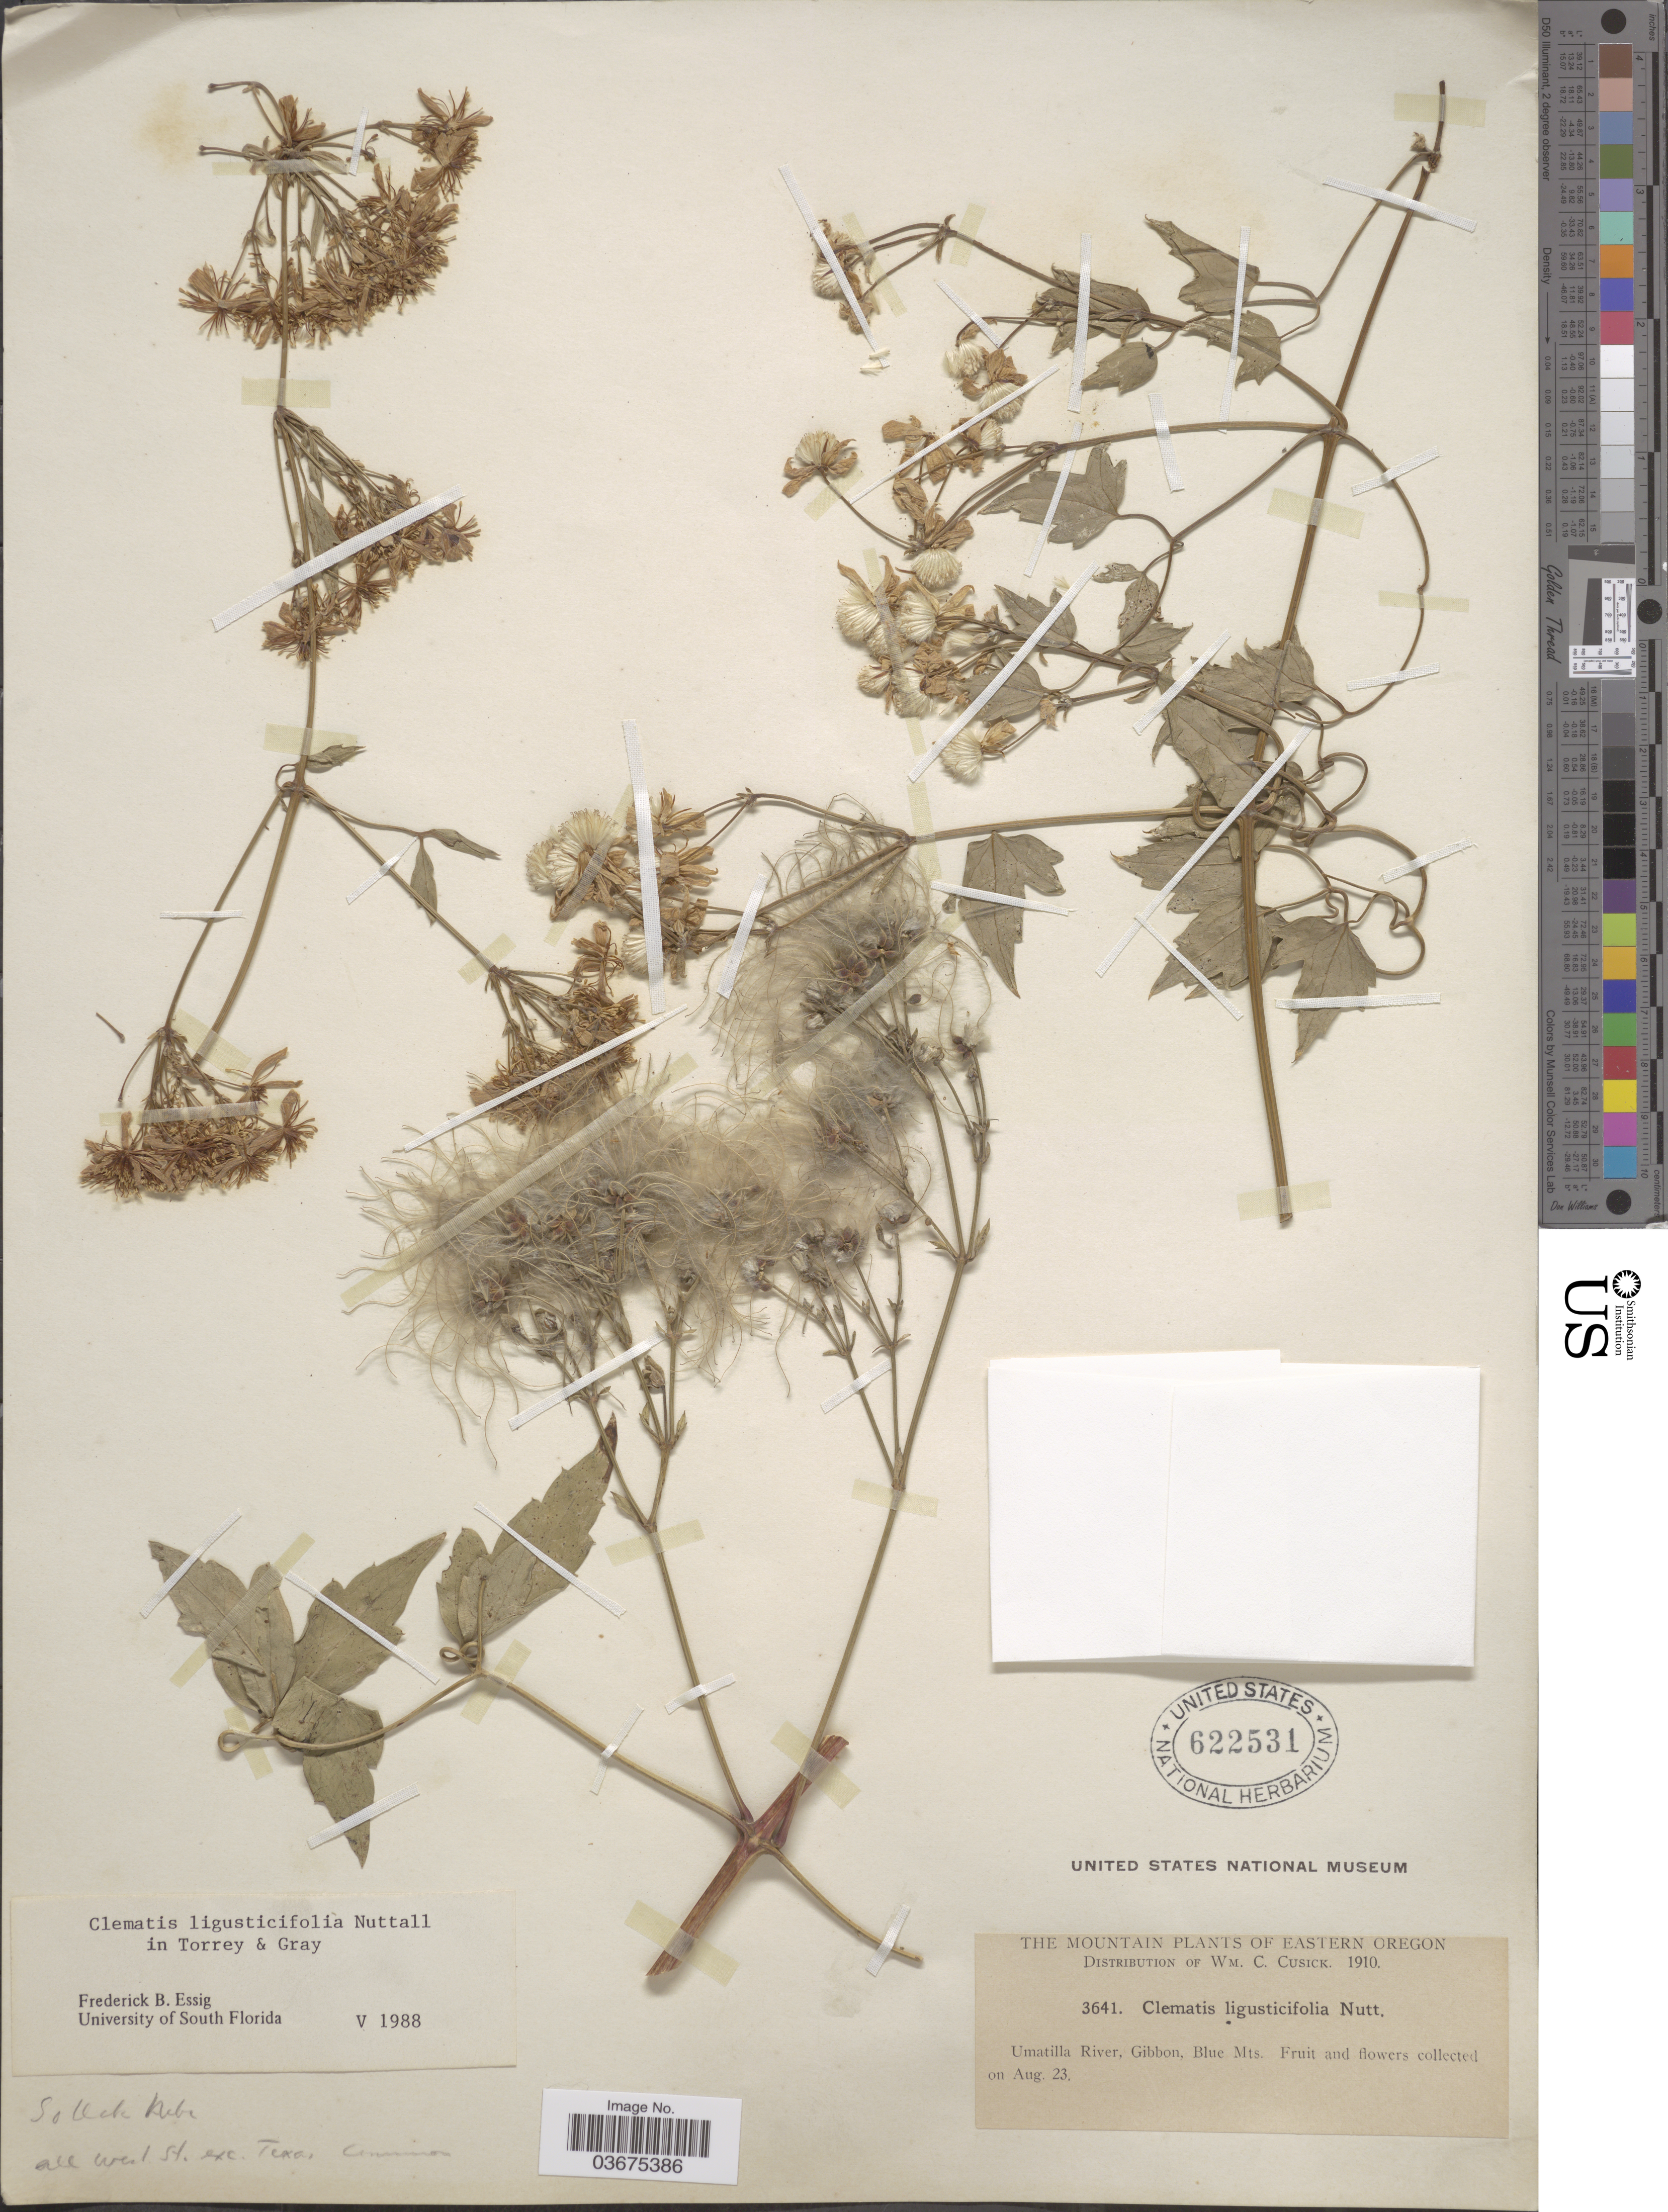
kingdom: Plantae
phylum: Tracheophyta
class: Magnoliopsida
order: Ranunculales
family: Ranunculaceae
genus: Clematis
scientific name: Clematis ligusticifolia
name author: Nutt.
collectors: W. C. Cusick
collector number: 3641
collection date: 1910-08-23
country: United States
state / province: Oregon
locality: The Mountain. Eastern Oregon. Umatilla River, Gibbon, Blue Mts.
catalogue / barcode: US 622531